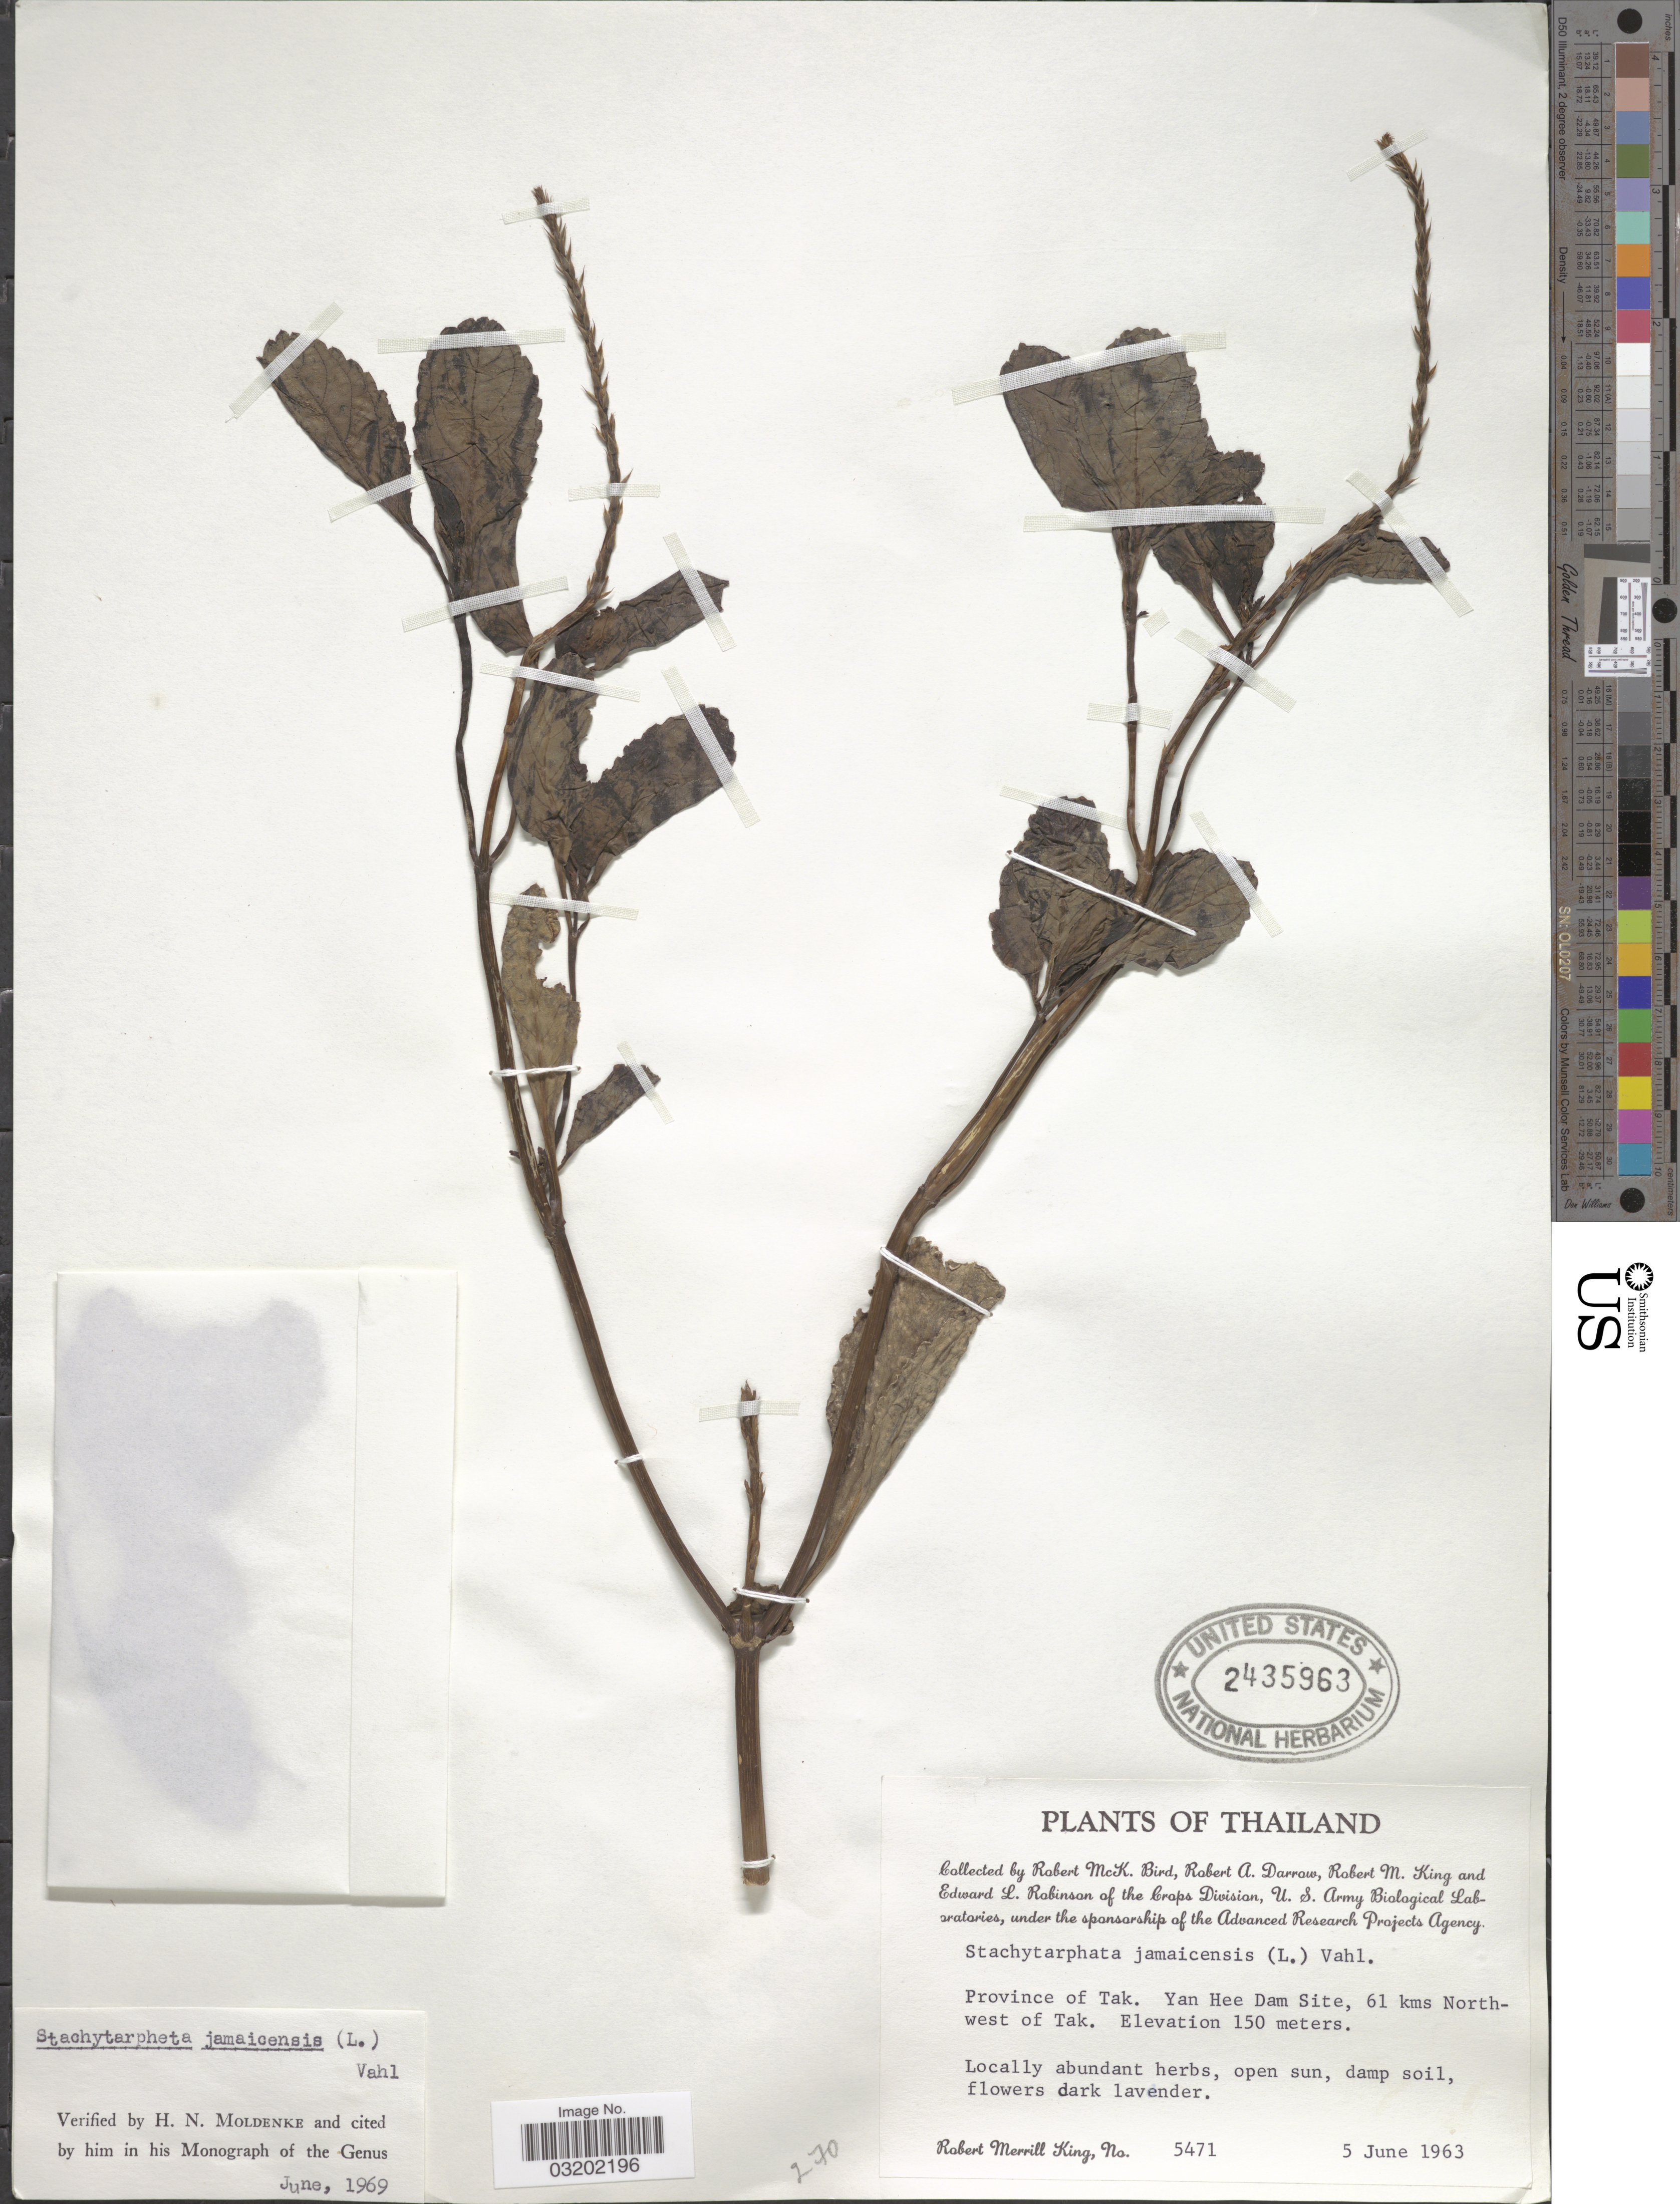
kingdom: Plantae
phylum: Tracheophyta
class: Magnoliopsida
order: Lamiales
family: Verbenaceae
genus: Stachytarpheta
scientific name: Stachytarpheta jamaicensis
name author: (L.) Vahl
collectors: R. M. Bird, R. A. Darrow, R. M. King & E. L. Robinson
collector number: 5471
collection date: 1963-06-05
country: Thailand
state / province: Tak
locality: Yan Hee Dam Site, 61 kms Northwest of Tak.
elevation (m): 150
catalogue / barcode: US 2435963